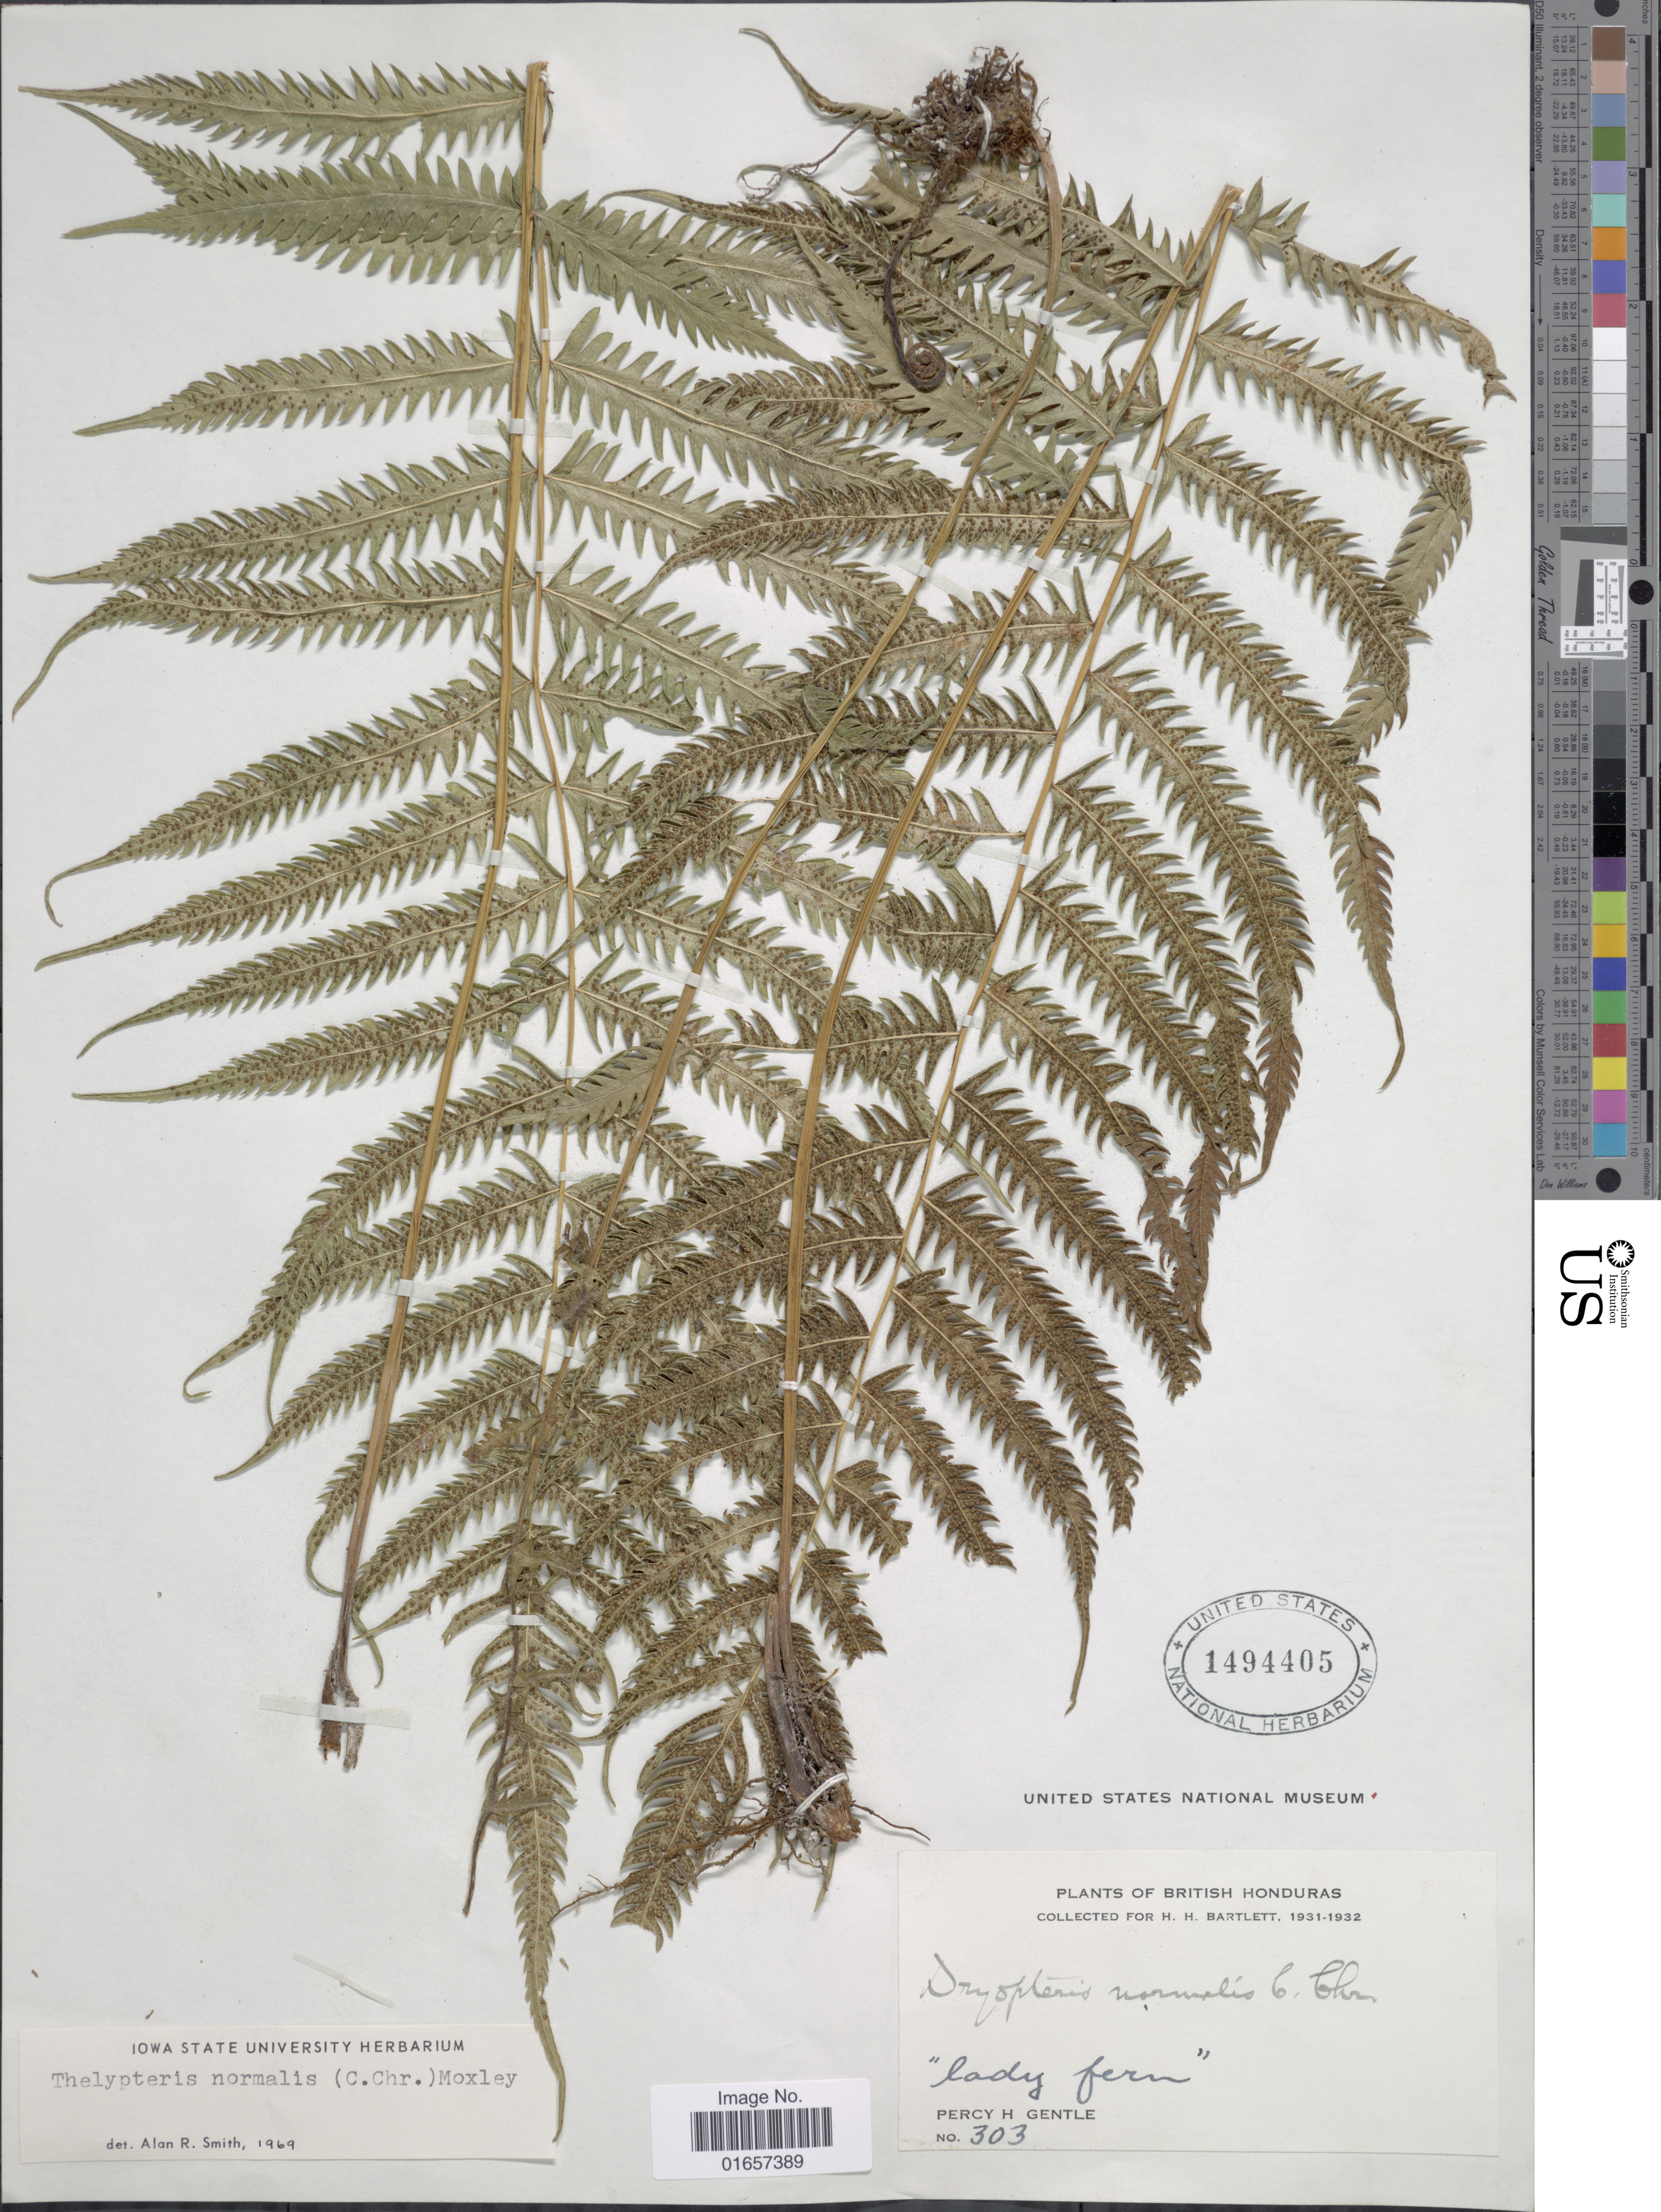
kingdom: Plantae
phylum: Tracheophyta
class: Polypodiopsida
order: Polypodiales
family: Thelypteridaceae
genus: Christella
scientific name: Christella kunthii comb. ined.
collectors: P. H. Gentle & H. H. Bartlett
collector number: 303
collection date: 1931/1932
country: Belize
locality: British Honduras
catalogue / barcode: US 1494405